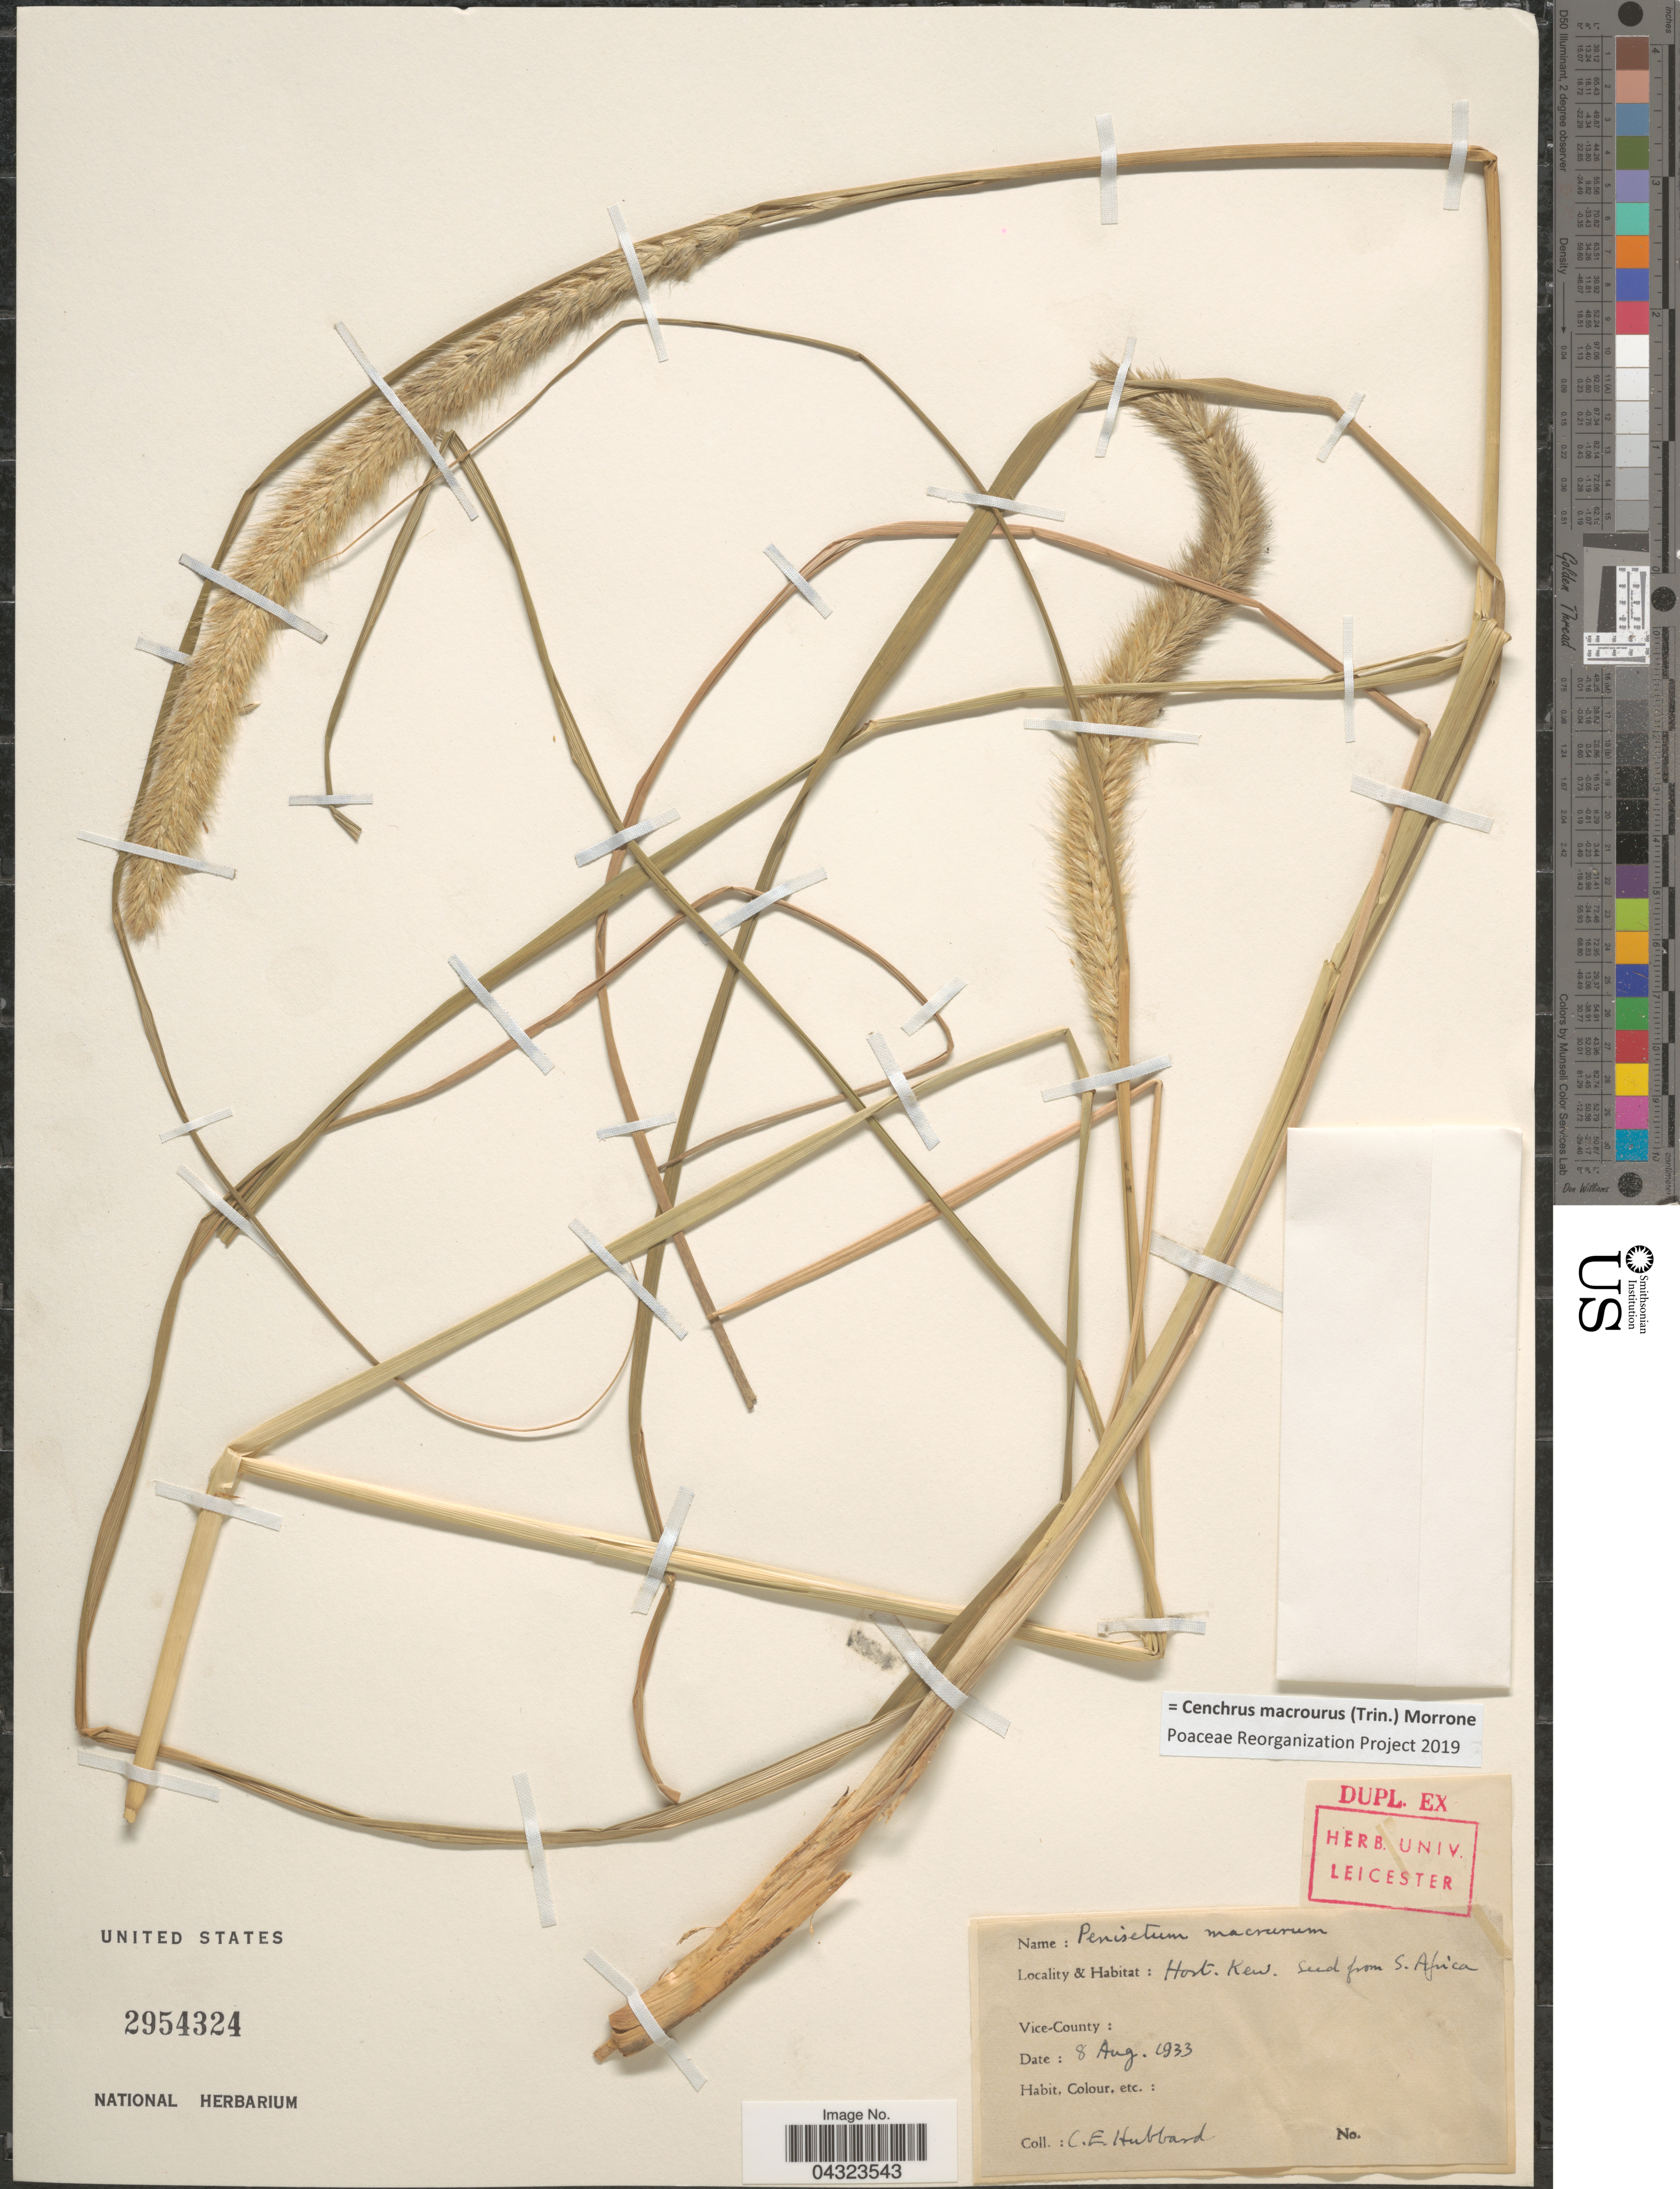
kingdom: Plantae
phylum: Tracheophyta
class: Liliopsida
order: Poales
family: Poaceae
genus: Cenchrus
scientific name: Cenchrus macrourus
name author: (Trin.) Morrone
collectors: C. E. Hubbard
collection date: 1933-08-08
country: United Kingdom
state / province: England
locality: Hort. Kew.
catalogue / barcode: US 2954324